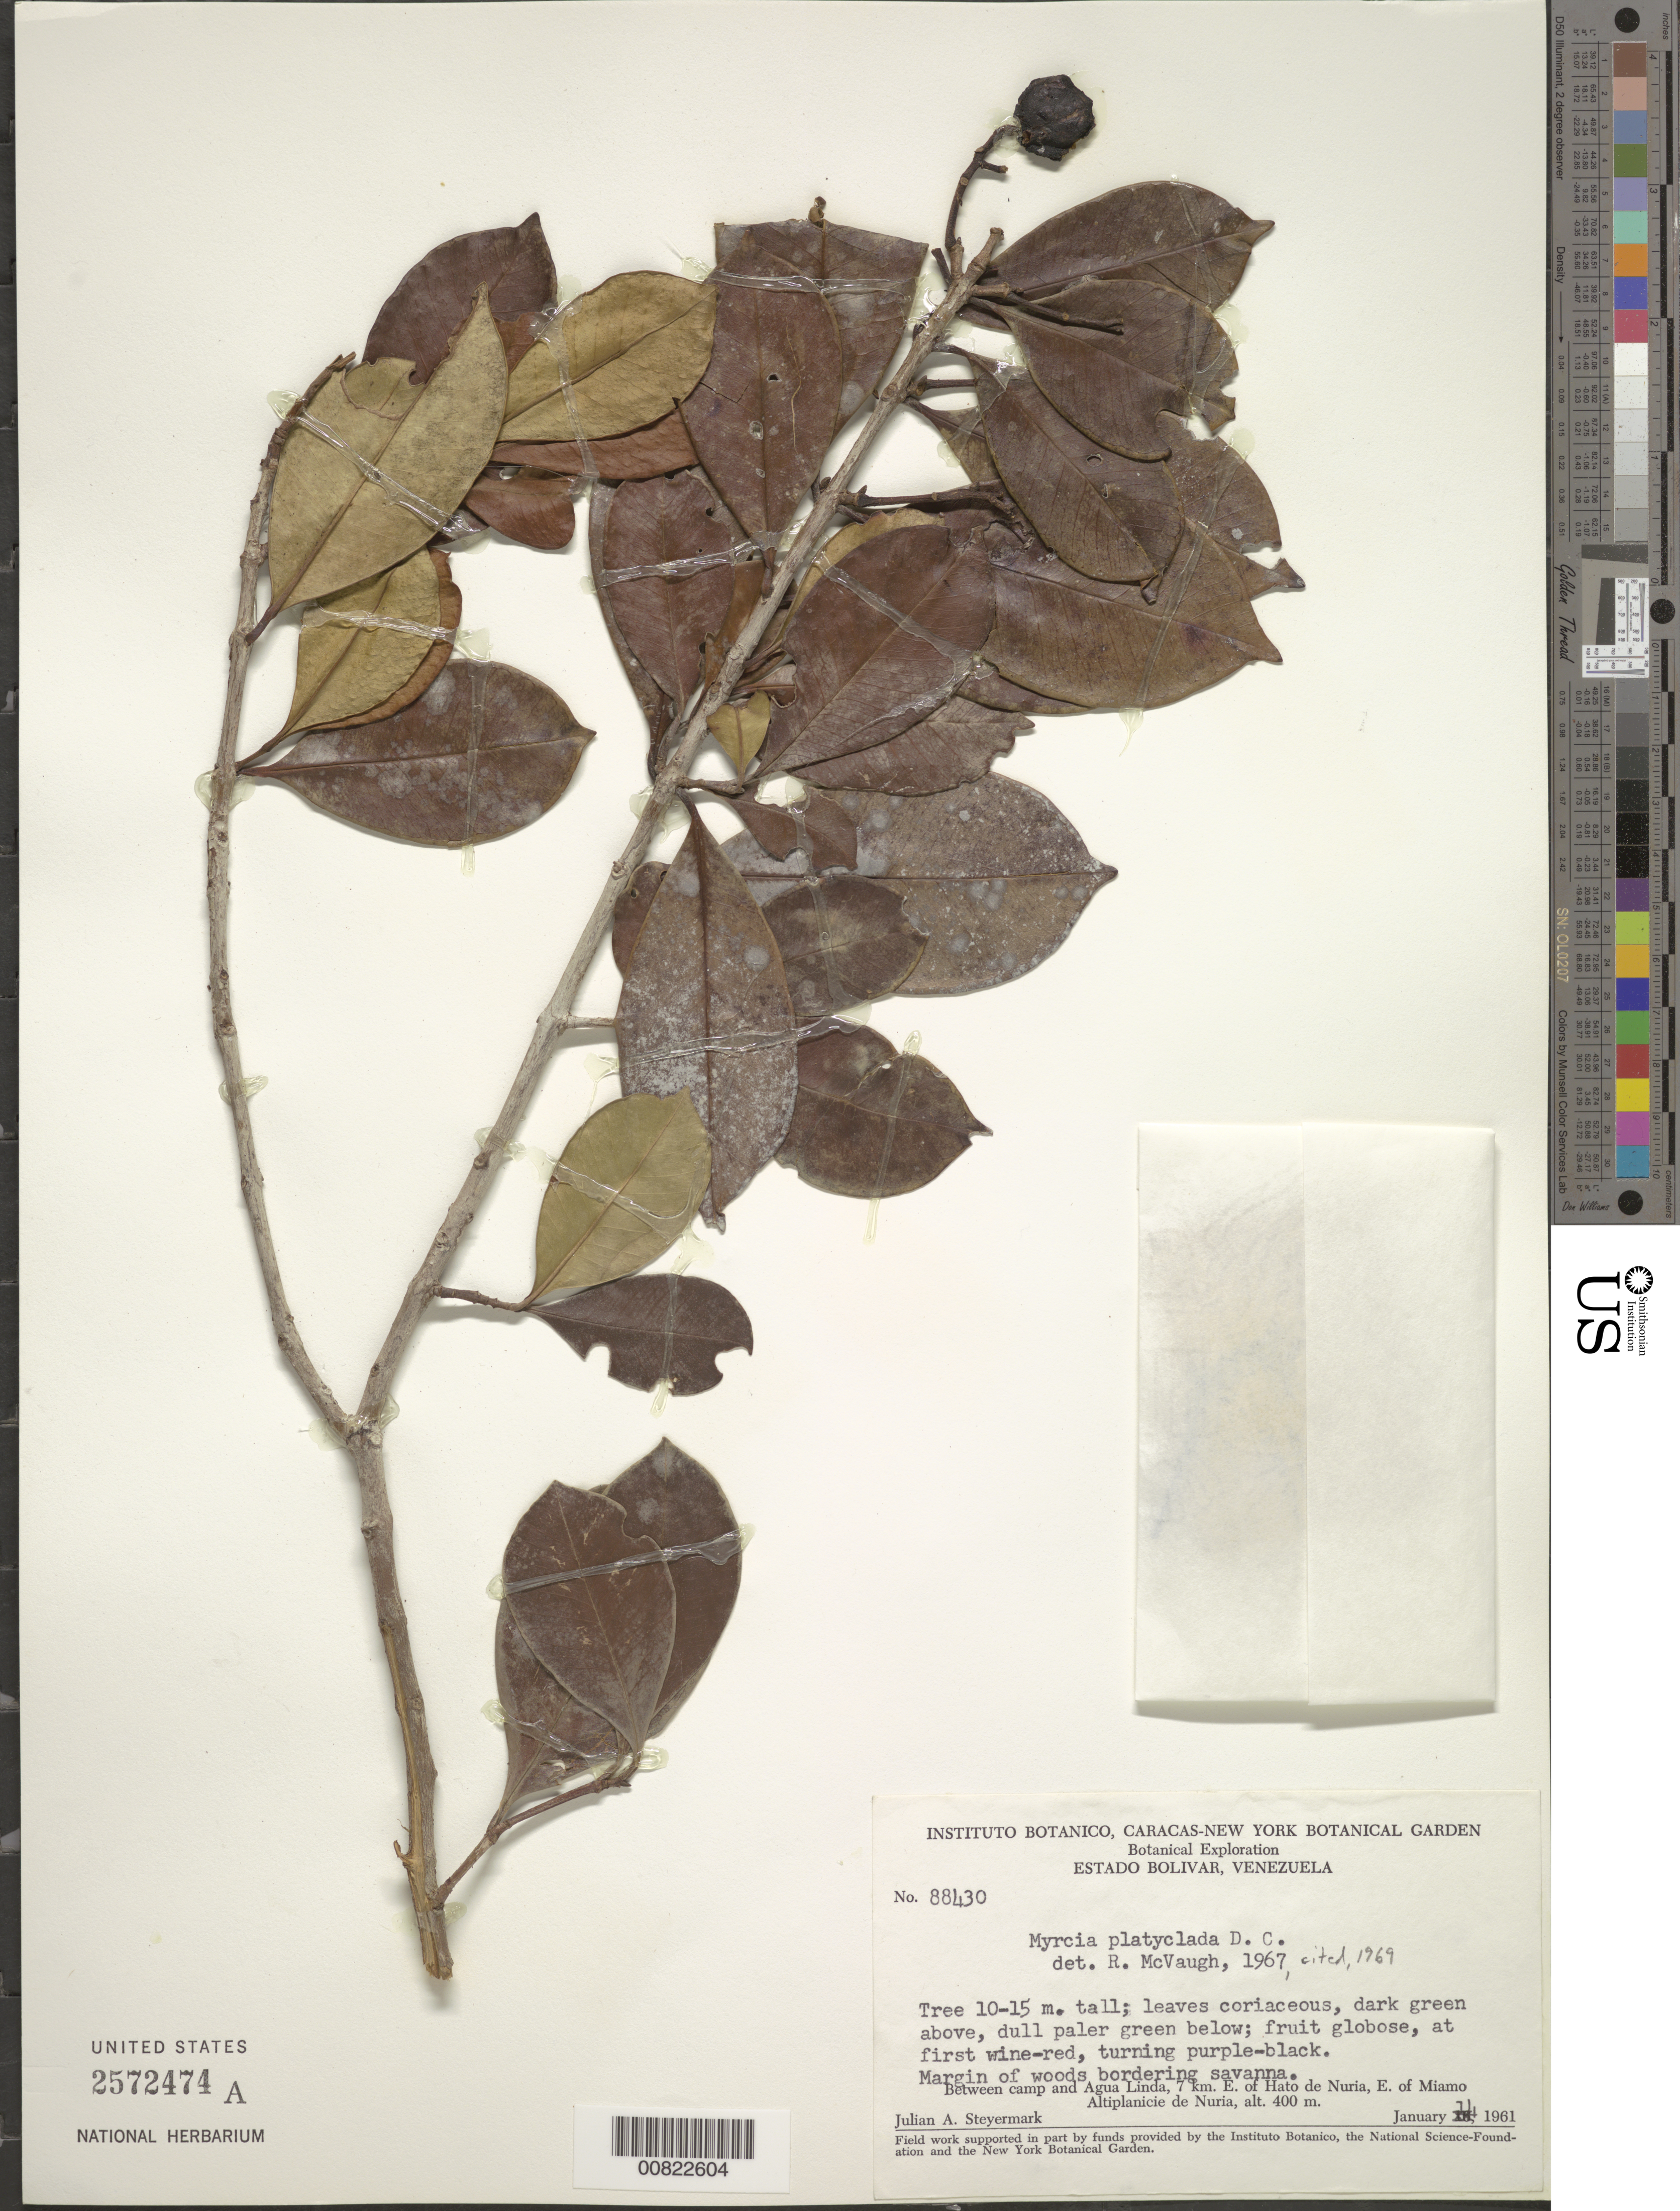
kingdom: Plantae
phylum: Tracheophyta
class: Magnoliopsida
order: Myrtales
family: Myrtaceae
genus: Myrcia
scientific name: Myrcia platyclada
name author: DC.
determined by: McVaugh, R.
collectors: J. Steyermark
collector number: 88430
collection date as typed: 14-Jan-61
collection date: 1961-01-14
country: Venezuela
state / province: Bolívar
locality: Agua Linda, 7 km E of Hato de Nuria, E of Miamo, Altiplanicie de Nuria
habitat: Margin of woods bordering savanna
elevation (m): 400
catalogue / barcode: US 2572474A